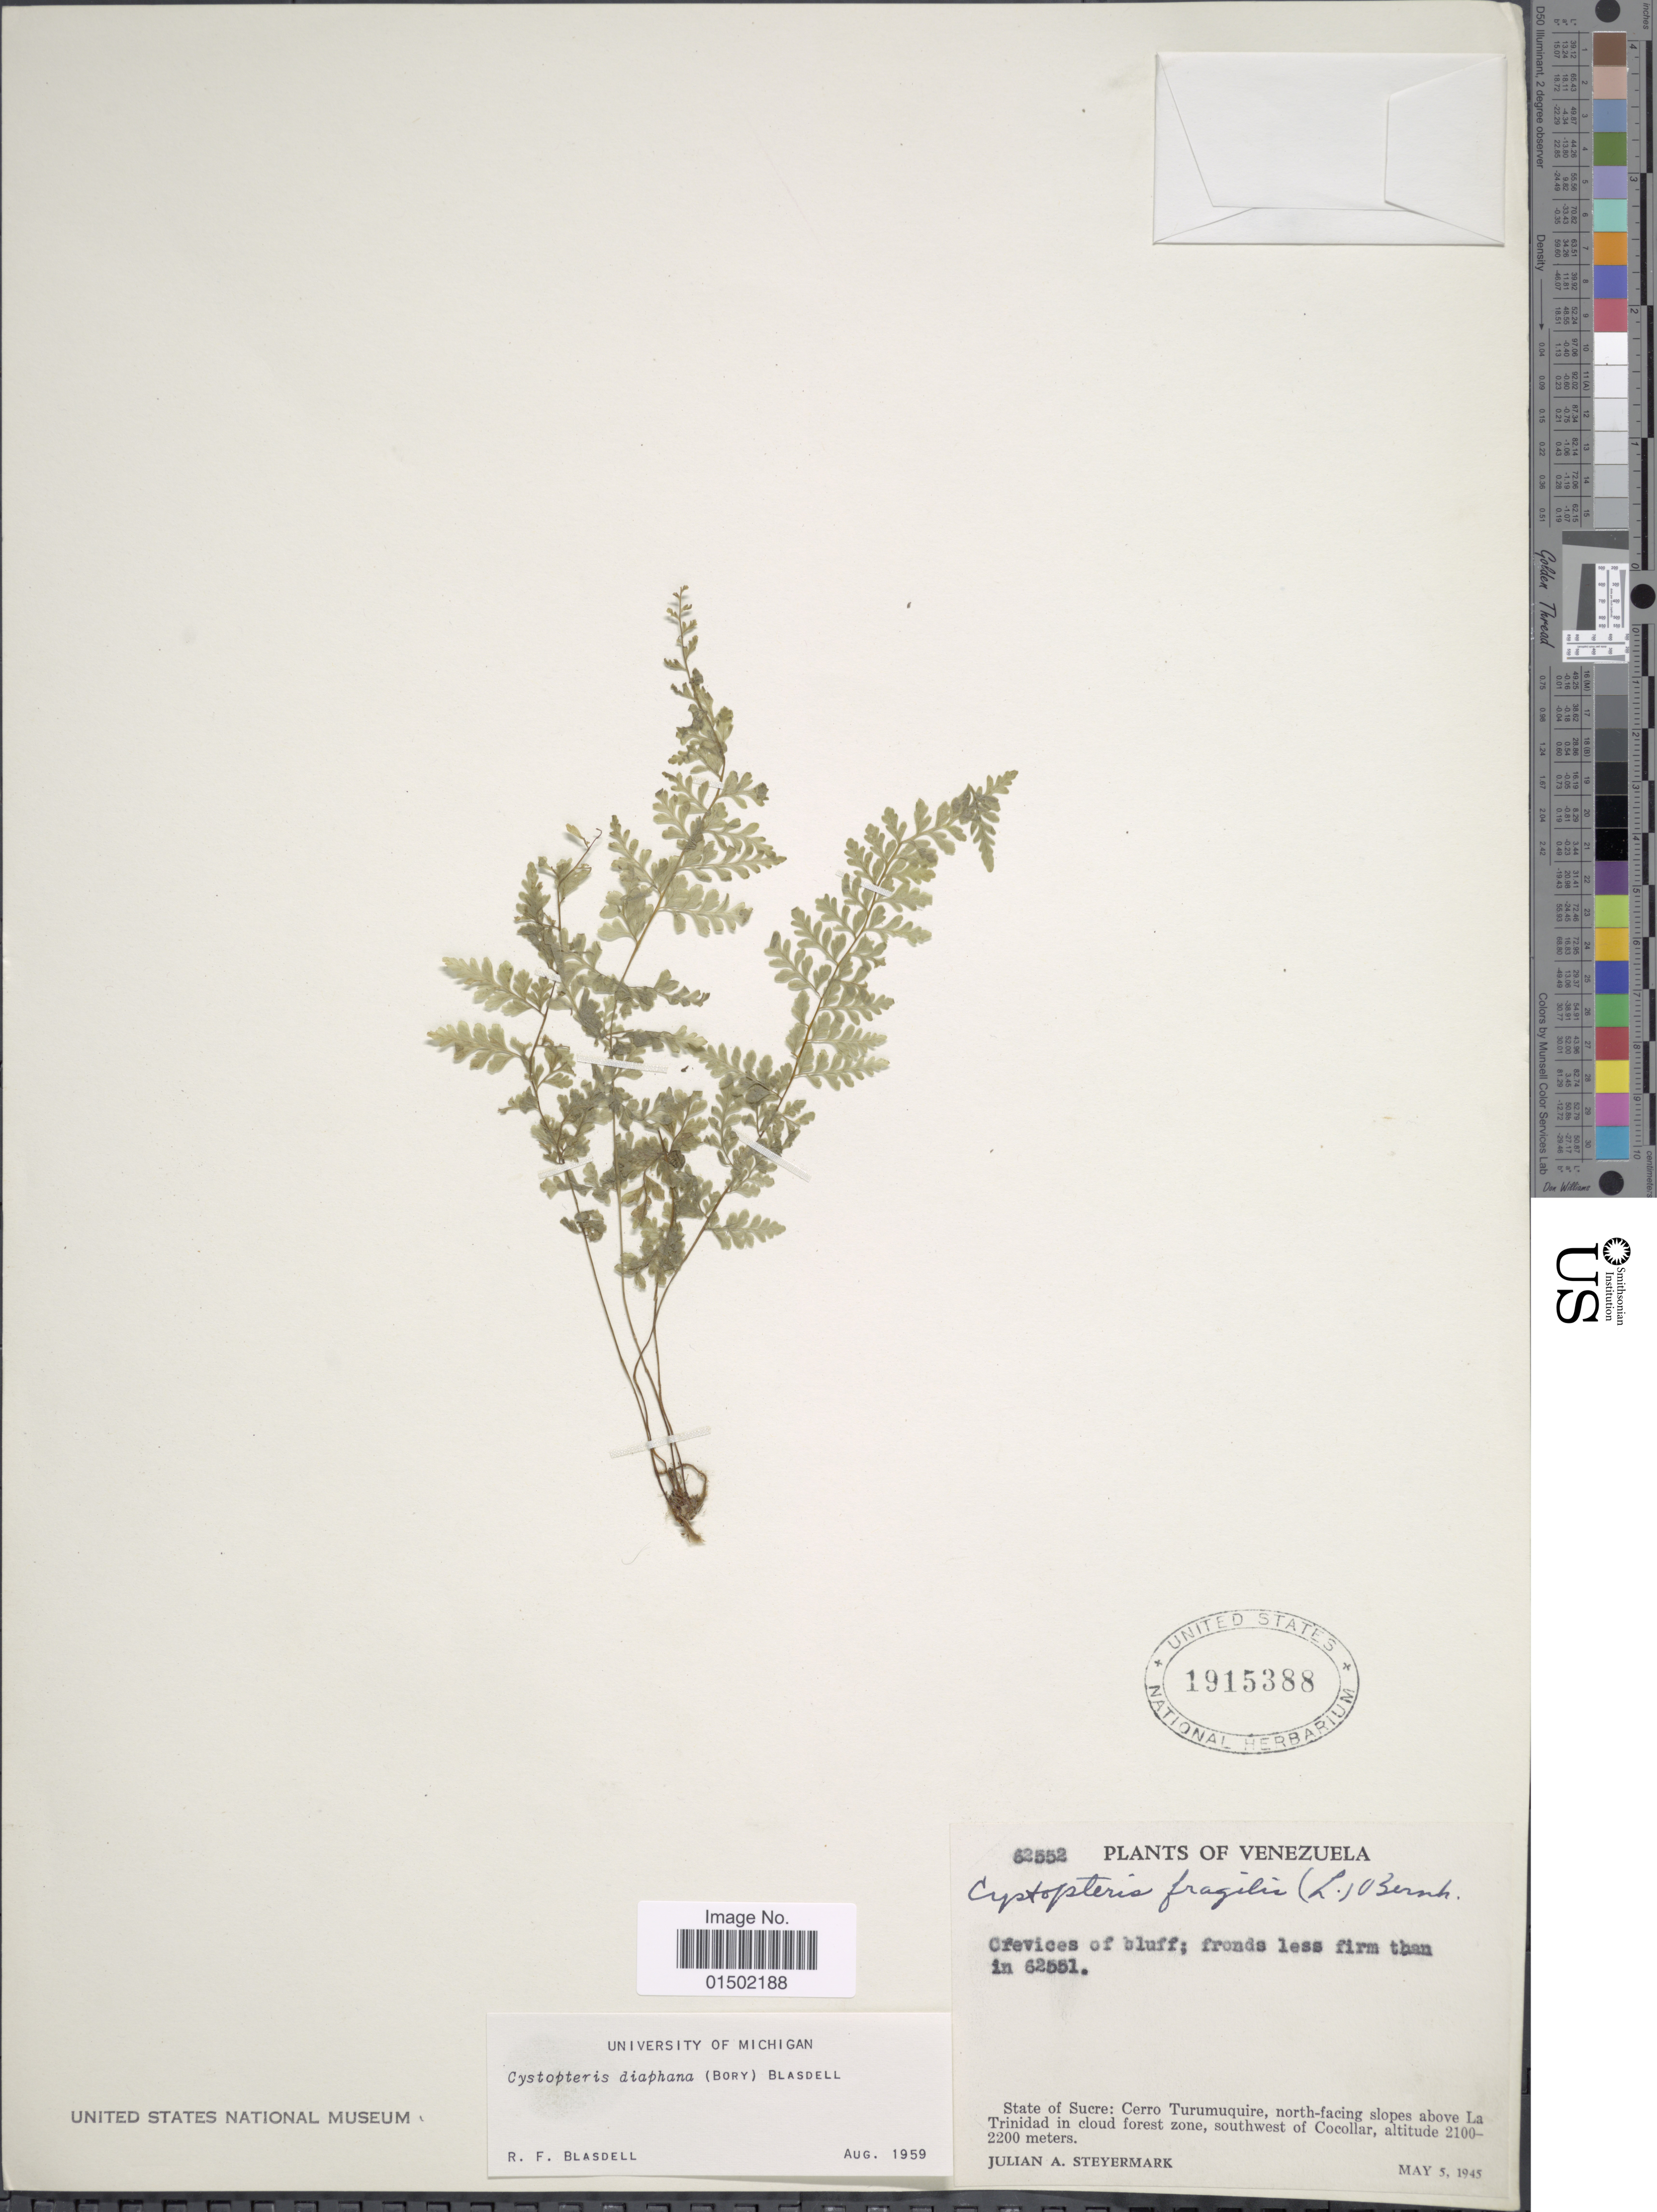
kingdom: Plantae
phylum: Tracheophyta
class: Polypodiopsida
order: Polypodiales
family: Cystopteridaceae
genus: Cystopteris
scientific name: Cystopteris diaphana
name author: (Bory) Blasdell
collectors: J. Steyermark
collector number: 62552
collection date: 1945-05-05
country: Venezuela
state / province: Sucre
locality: Cerro Turumuquire, north-facing slopes above La Trinidad in cloud forest zone, southwest of Cocollar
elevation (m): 2100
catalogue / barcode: US 1915388